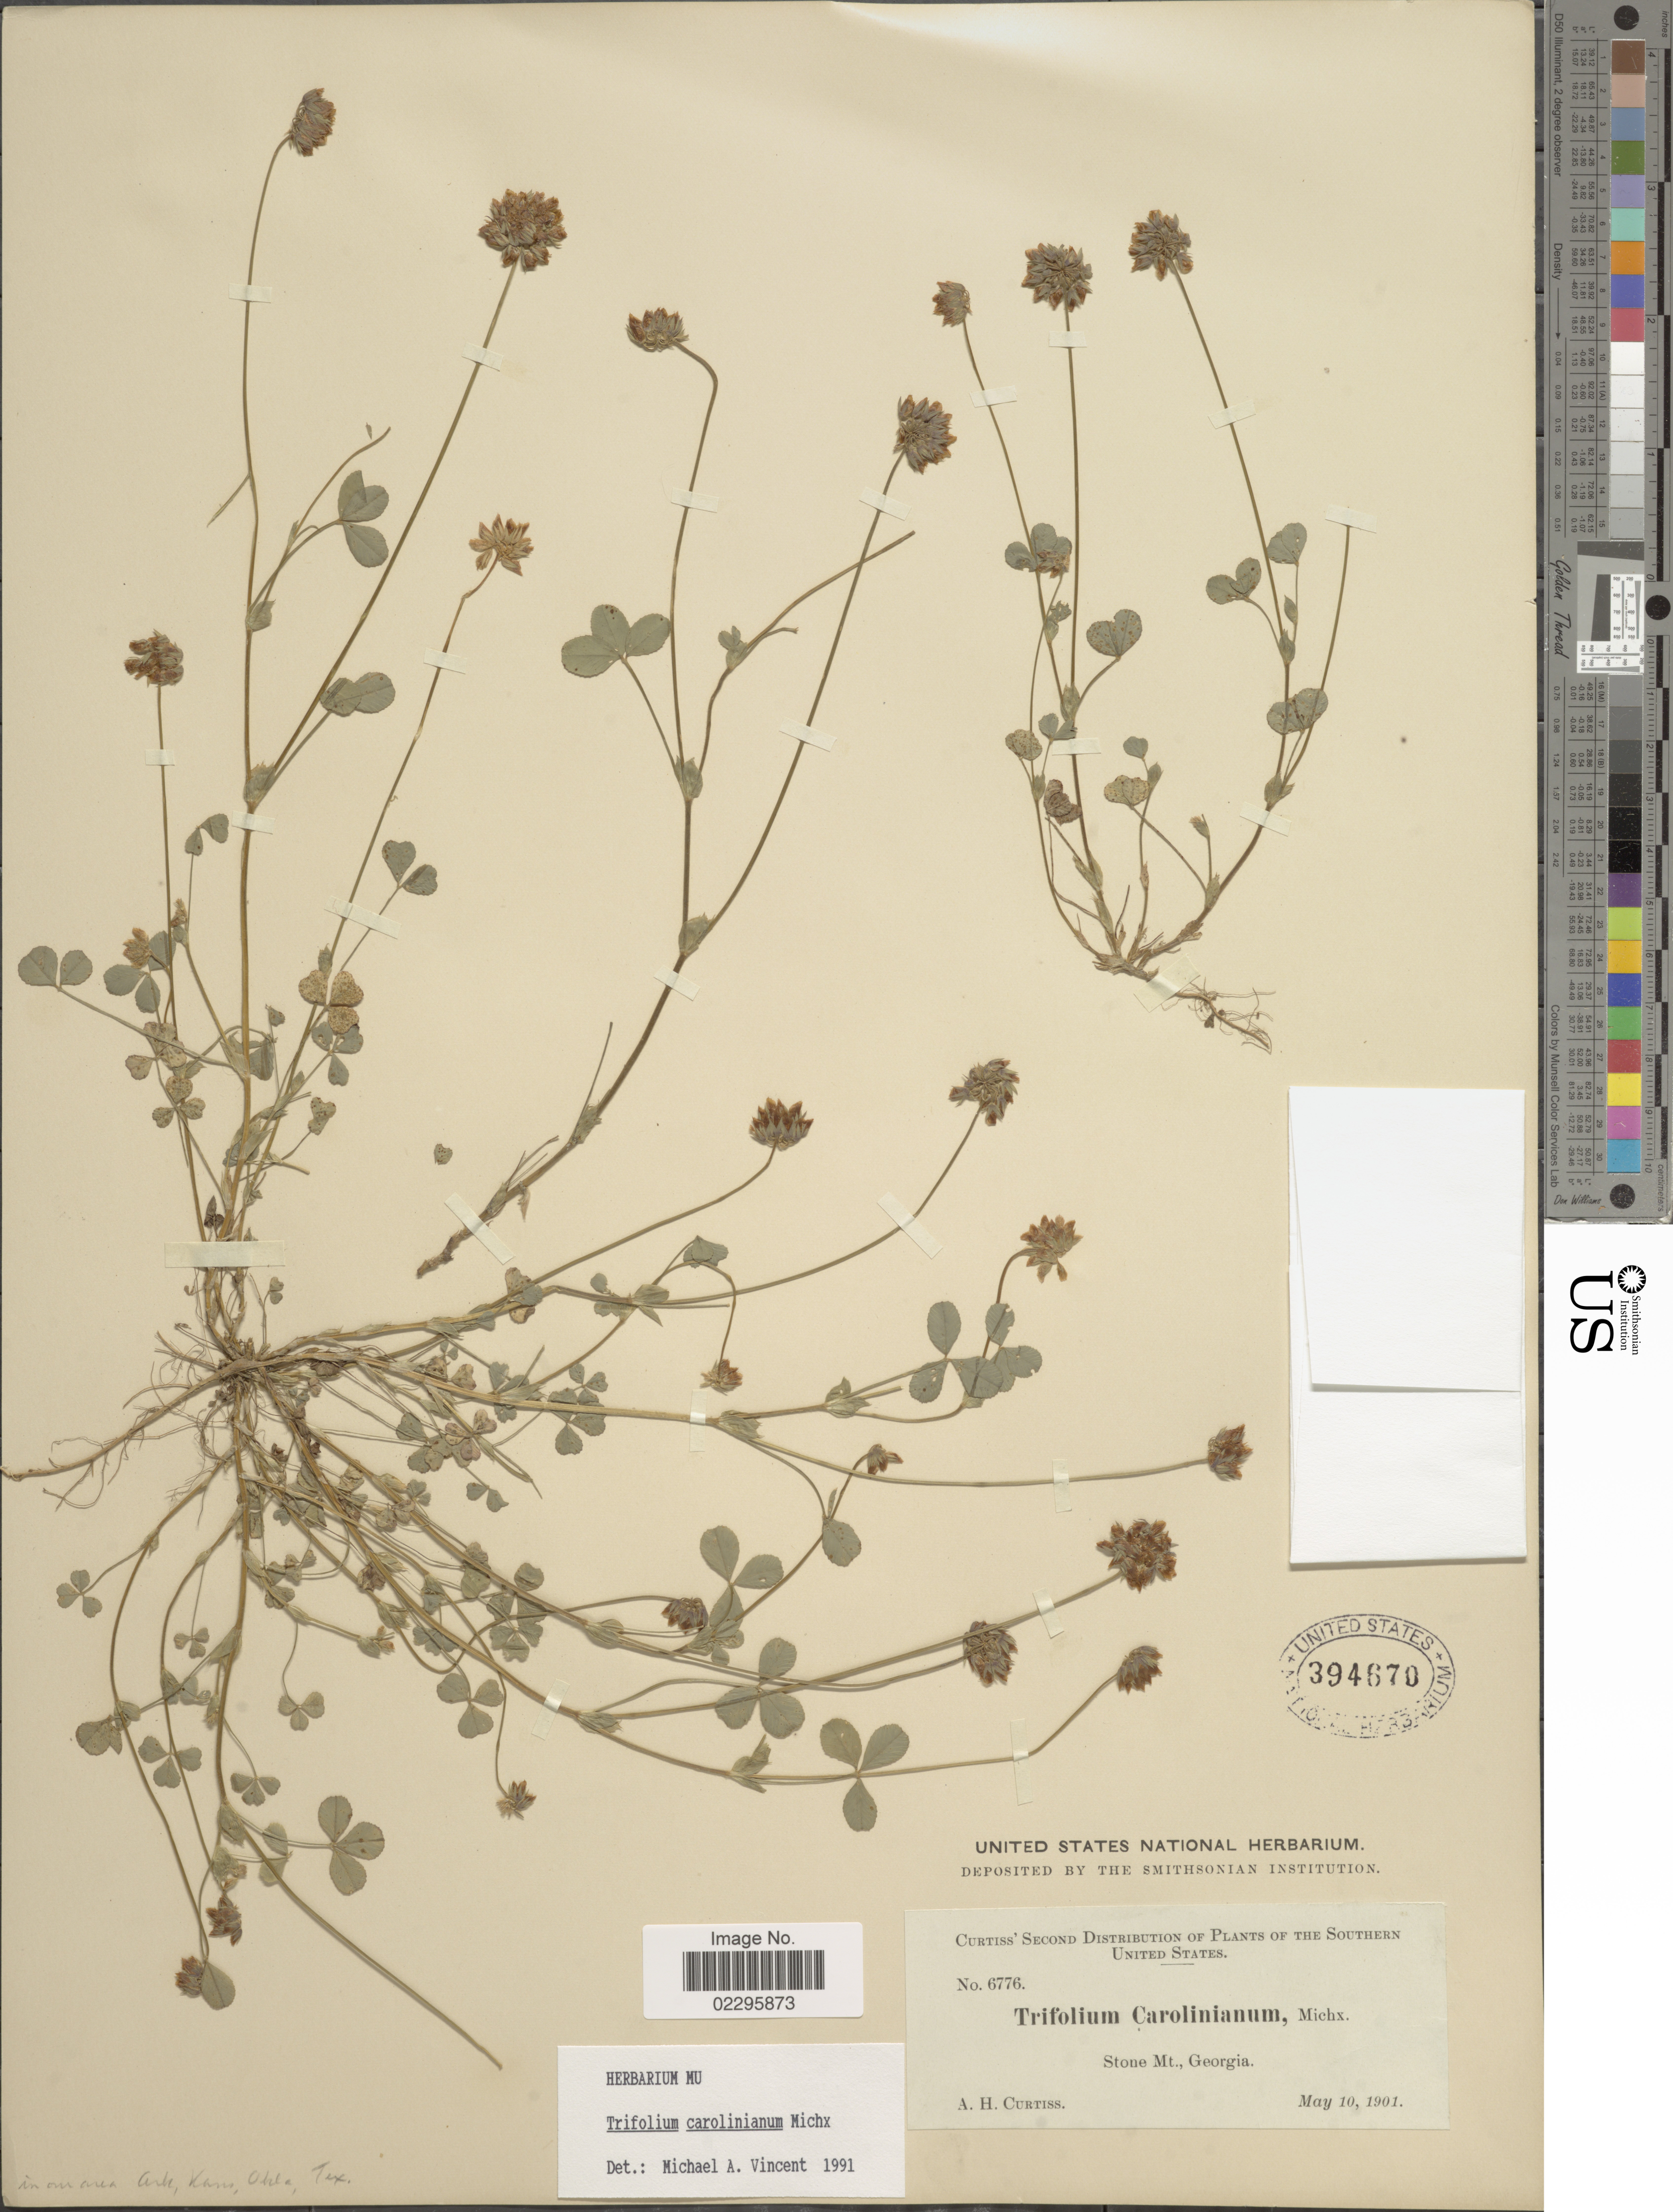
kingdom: Plantae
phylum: Tracheophyta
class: Magnoliopsida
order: Fabales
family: Fabaceae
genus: Trifolium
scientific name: Trifolium carolinianum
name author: Michx.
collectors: A. H. Curtiss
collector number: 6776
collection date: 1901-05-10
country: United States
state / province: Georgia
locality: Southern United States, Stone Mt.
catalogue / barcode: US 394670